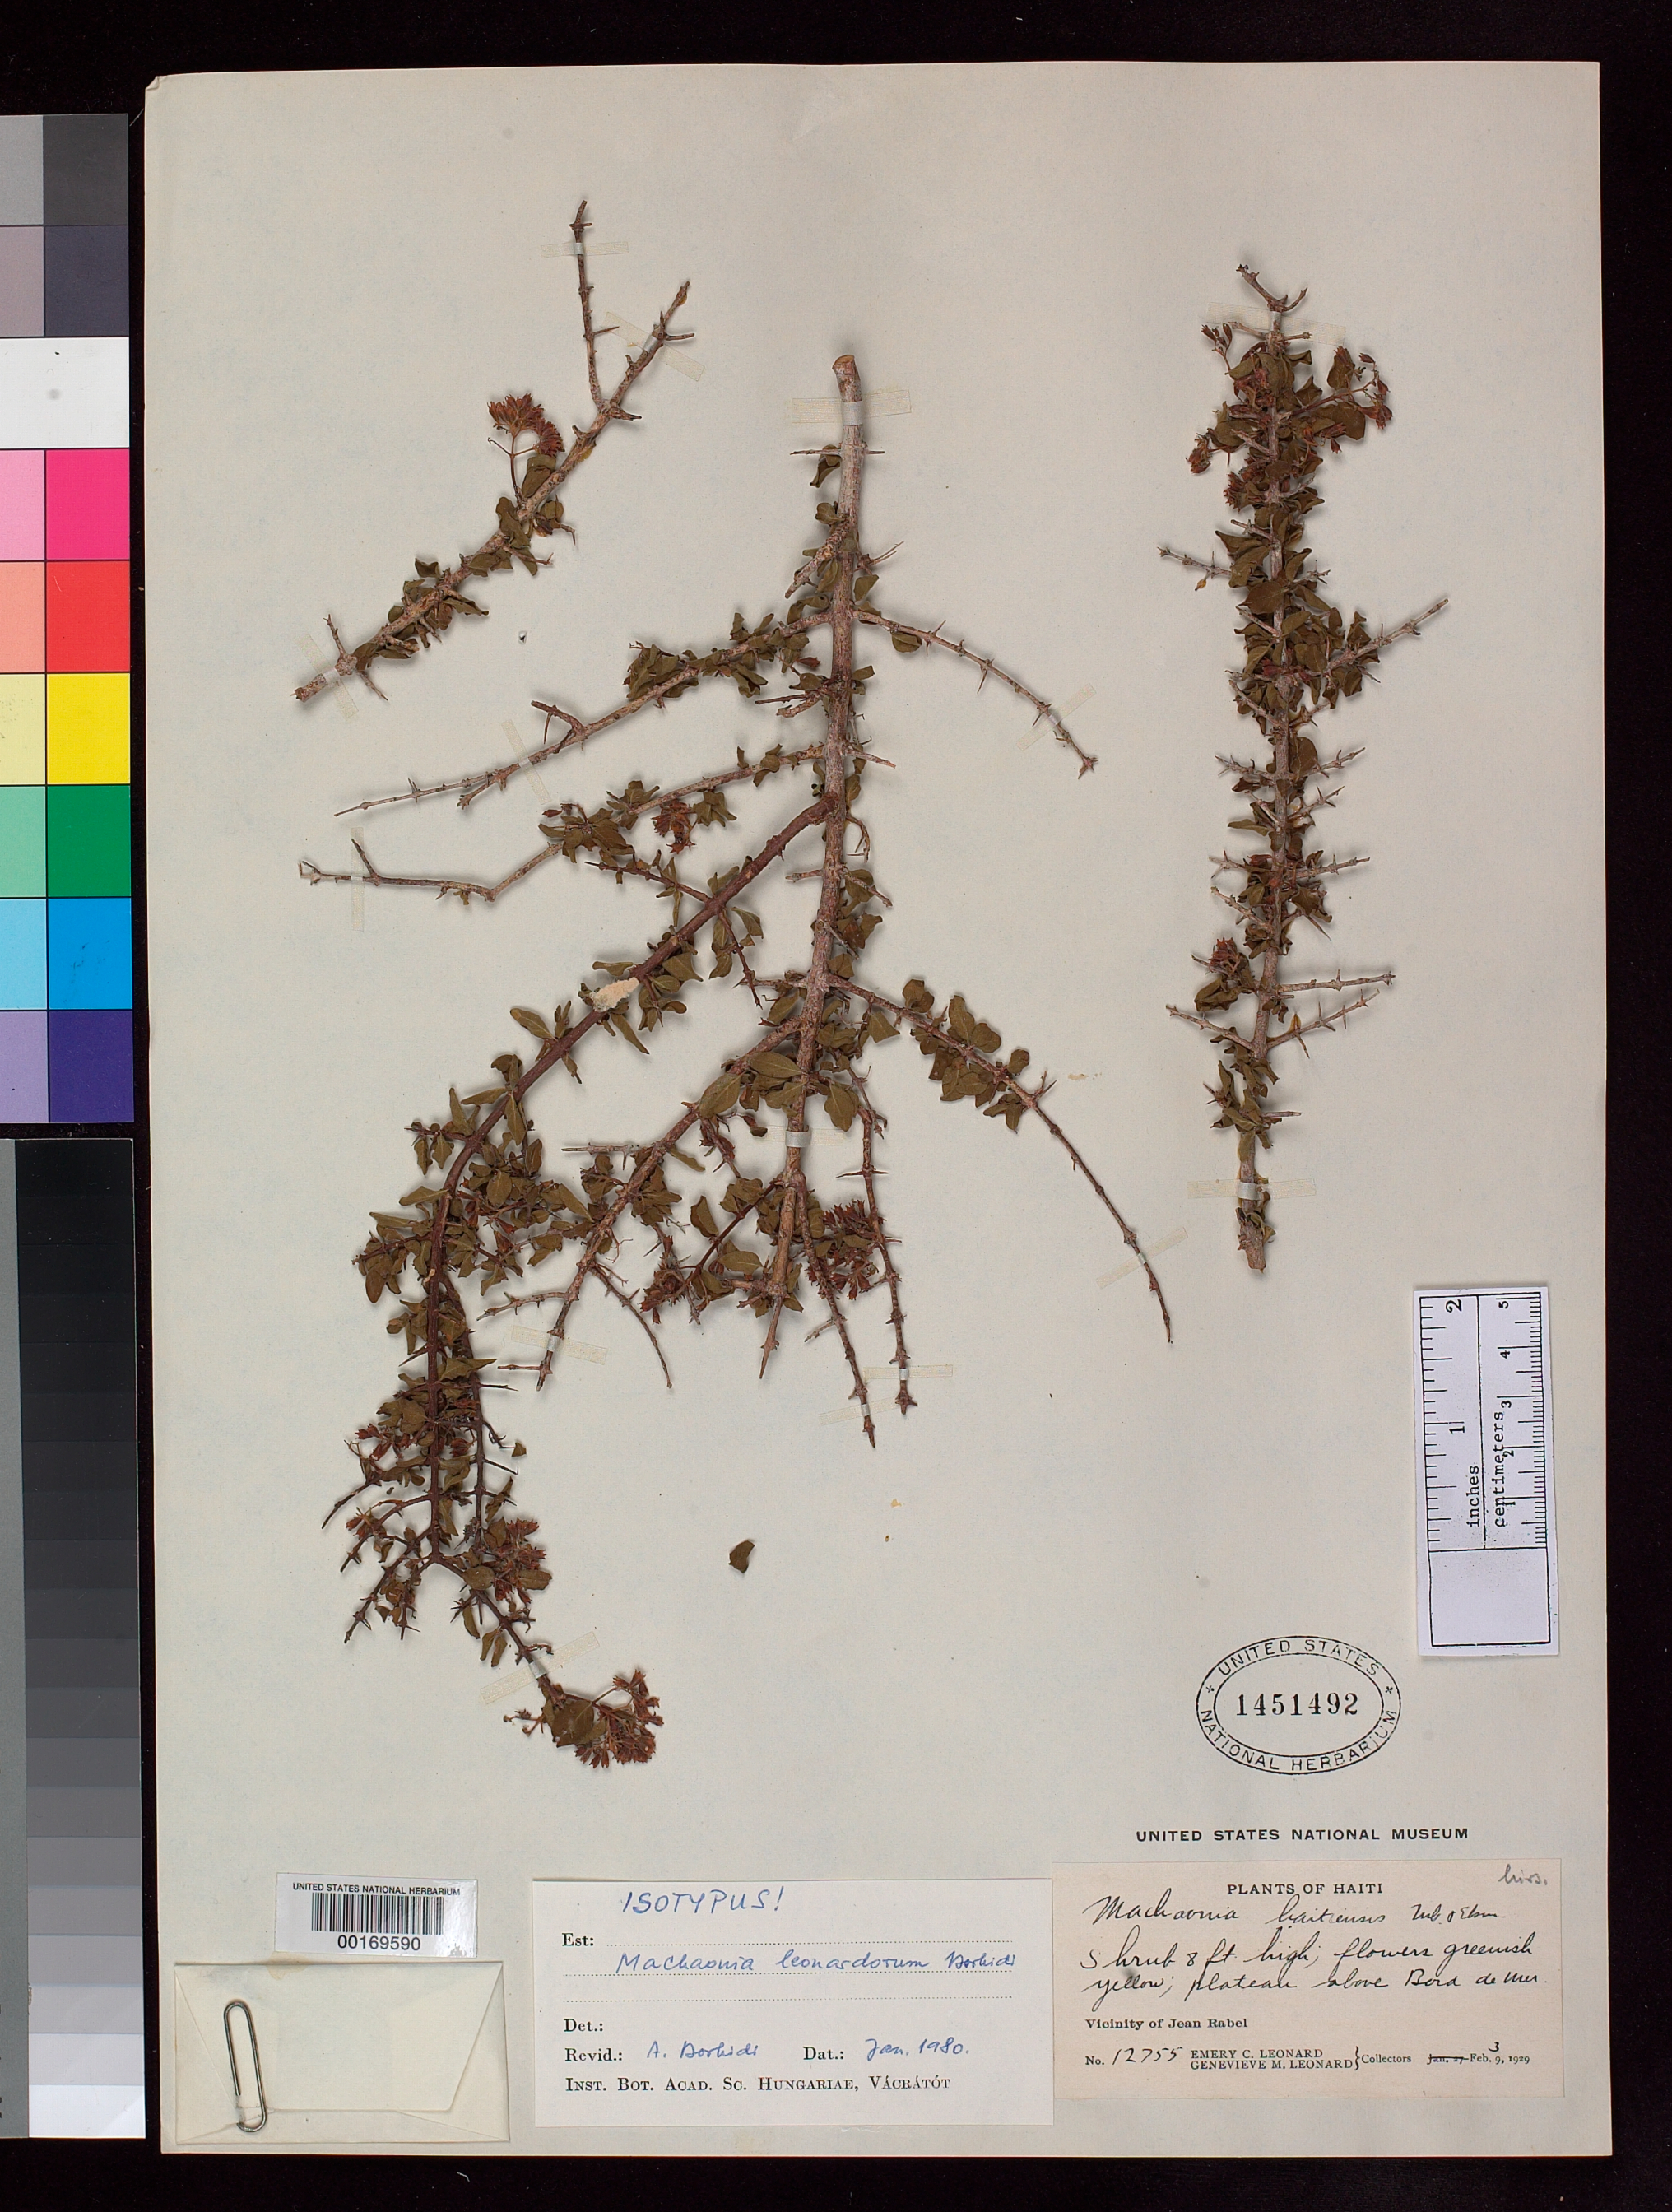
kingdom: Plantae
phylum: Tracheophyta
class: Magnoliopsida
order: Gentianales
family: Rubiaceae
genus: Machaonia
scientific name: Machaonia leonasdorum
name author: Borhidi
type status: Isotype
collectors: E. C. Leonard & G. M. Leonard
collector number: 12755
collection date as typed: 03 Feb 1929 to 09 Feb 1929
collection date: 1929-02-03/1929-02-09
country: Haiti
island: Hispaniola Island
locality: Vicinity of Jean Rabel, plateau above Bord de Mer.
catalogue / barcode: US 1451492